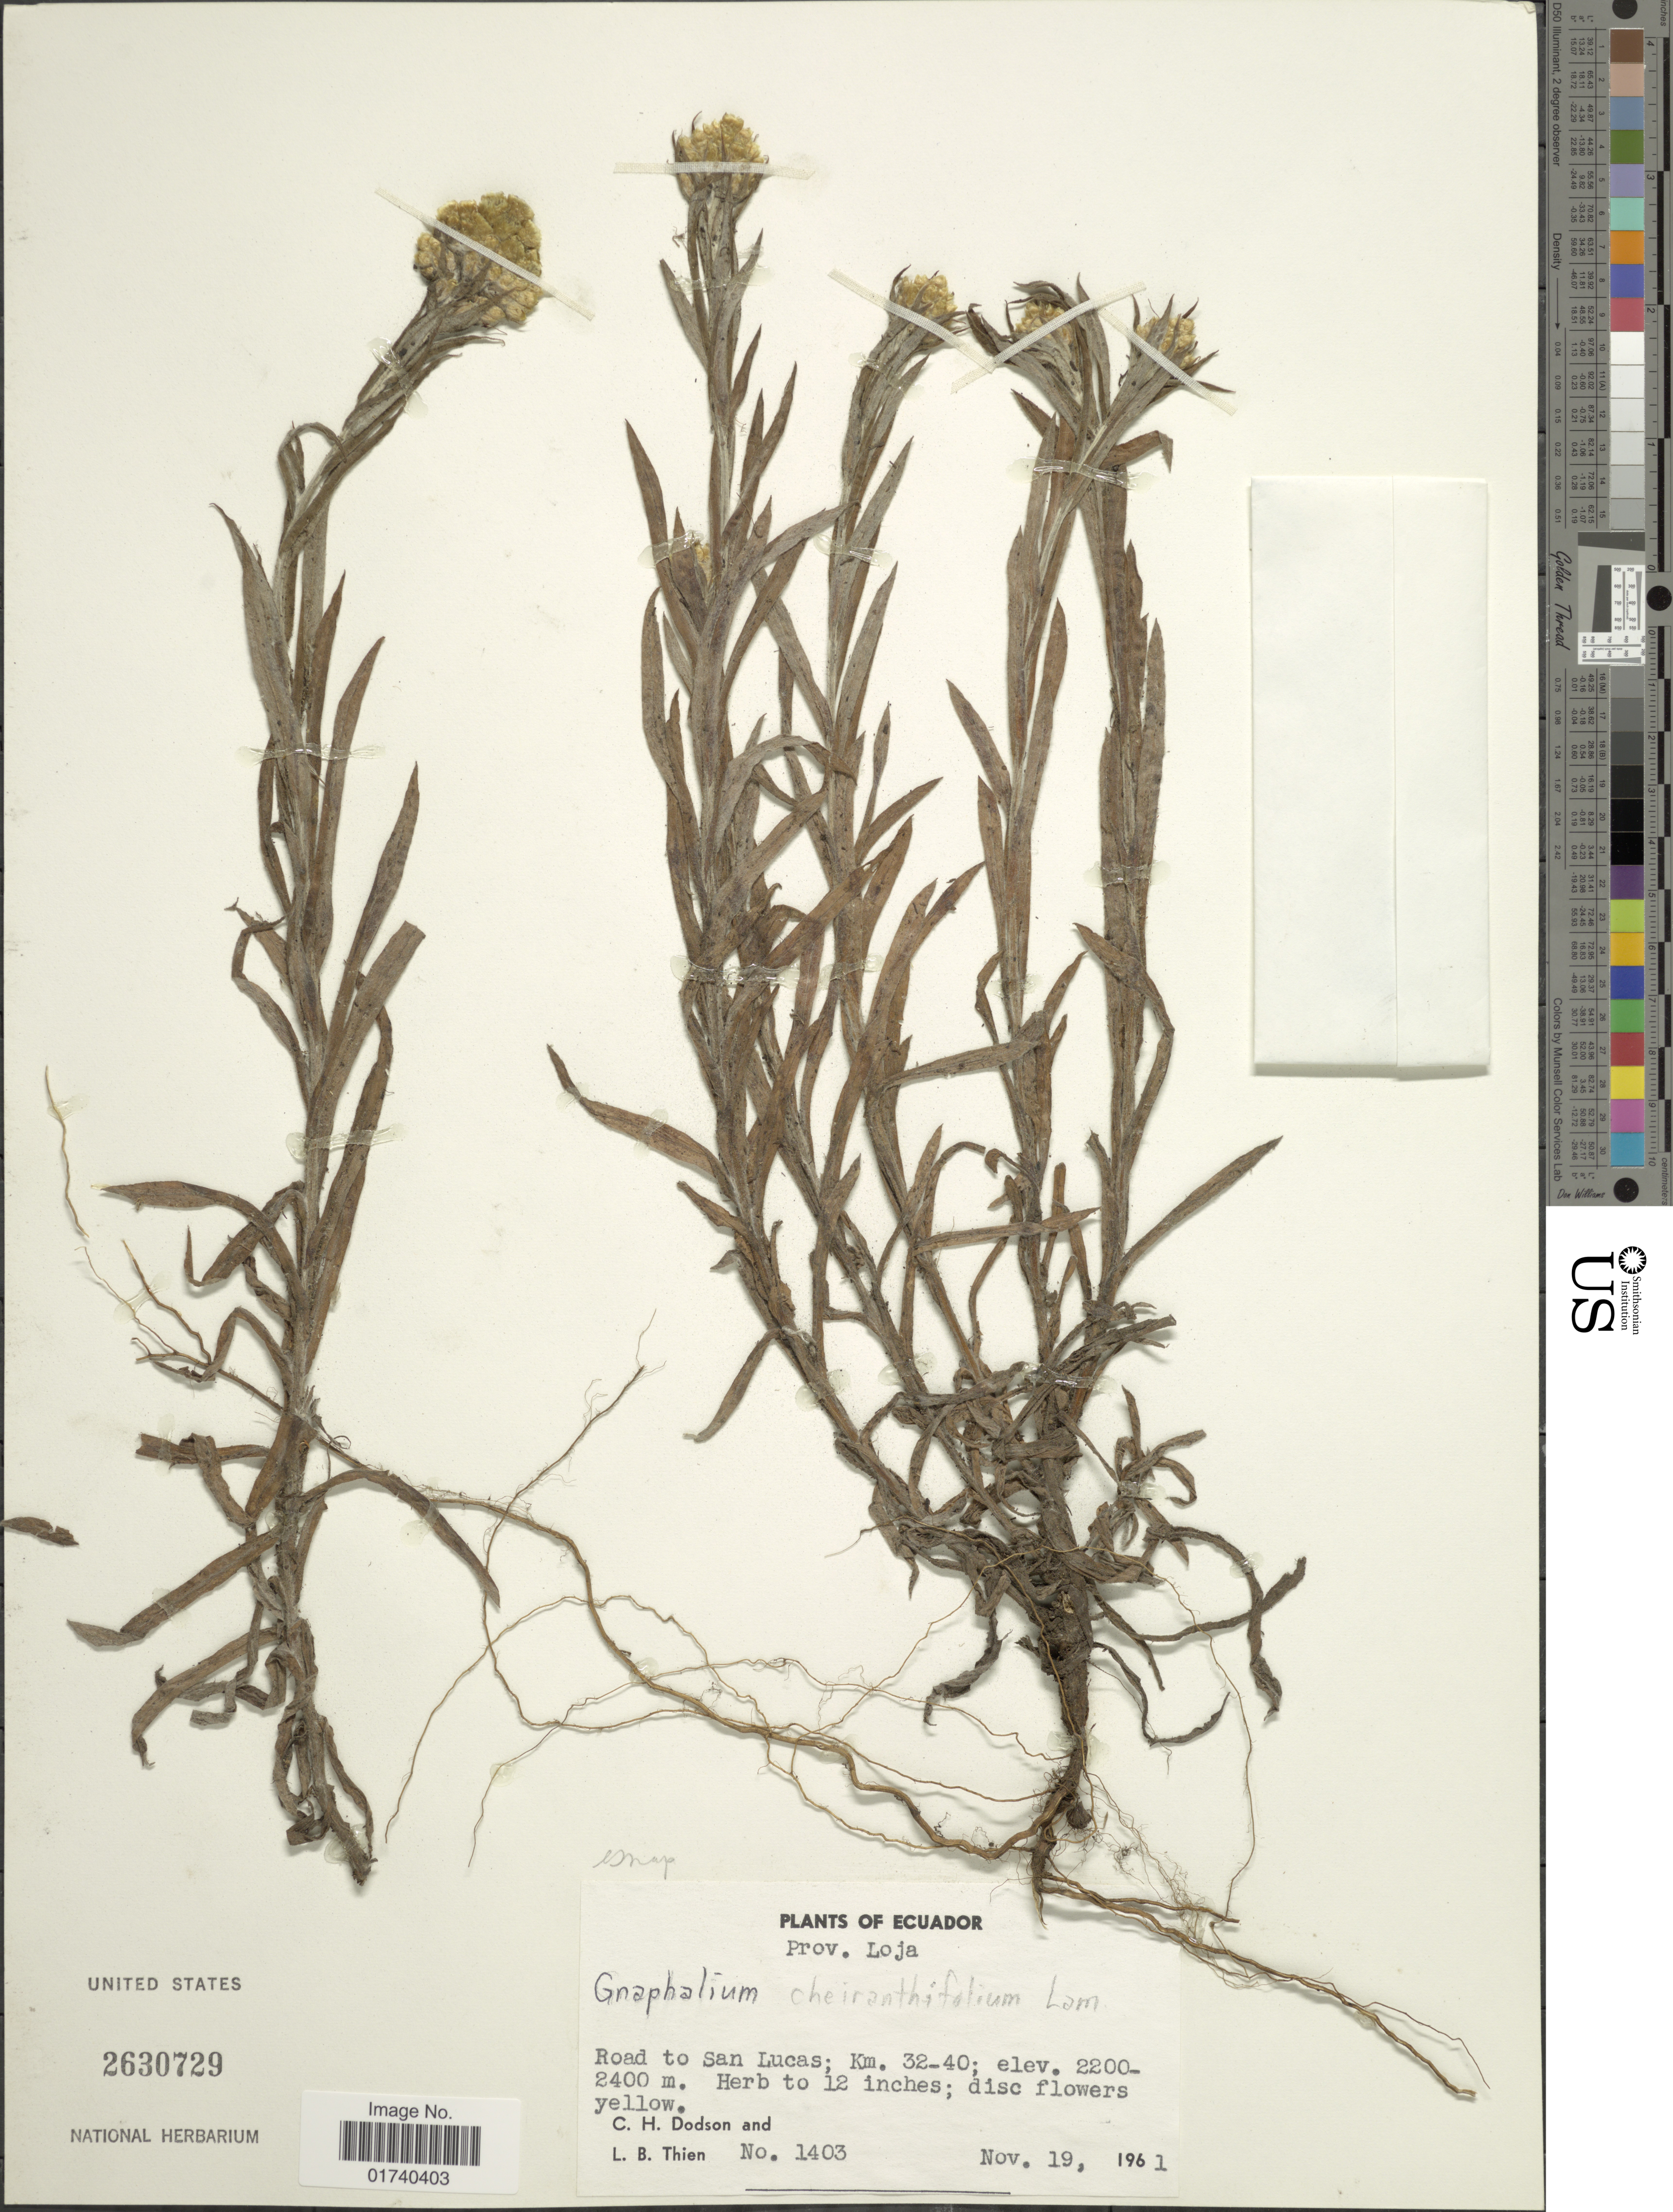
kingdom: Plantae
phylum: Tracheophyta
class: Magnoliopsida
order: Asterales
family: Asteraceae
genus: Pseudognaphalium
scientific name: Pseudognaphalium cheiranthifolium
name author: (Lam.) Hilliard & B.L. Burtt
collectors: C. H. Dodson & L. Thien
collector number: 1403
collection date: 1961-11-19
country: Ecuador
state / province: Loja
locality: Prov. Loja, Road to San Lucas, km 34 - 40.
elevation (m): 2200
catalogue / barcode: US 2630729